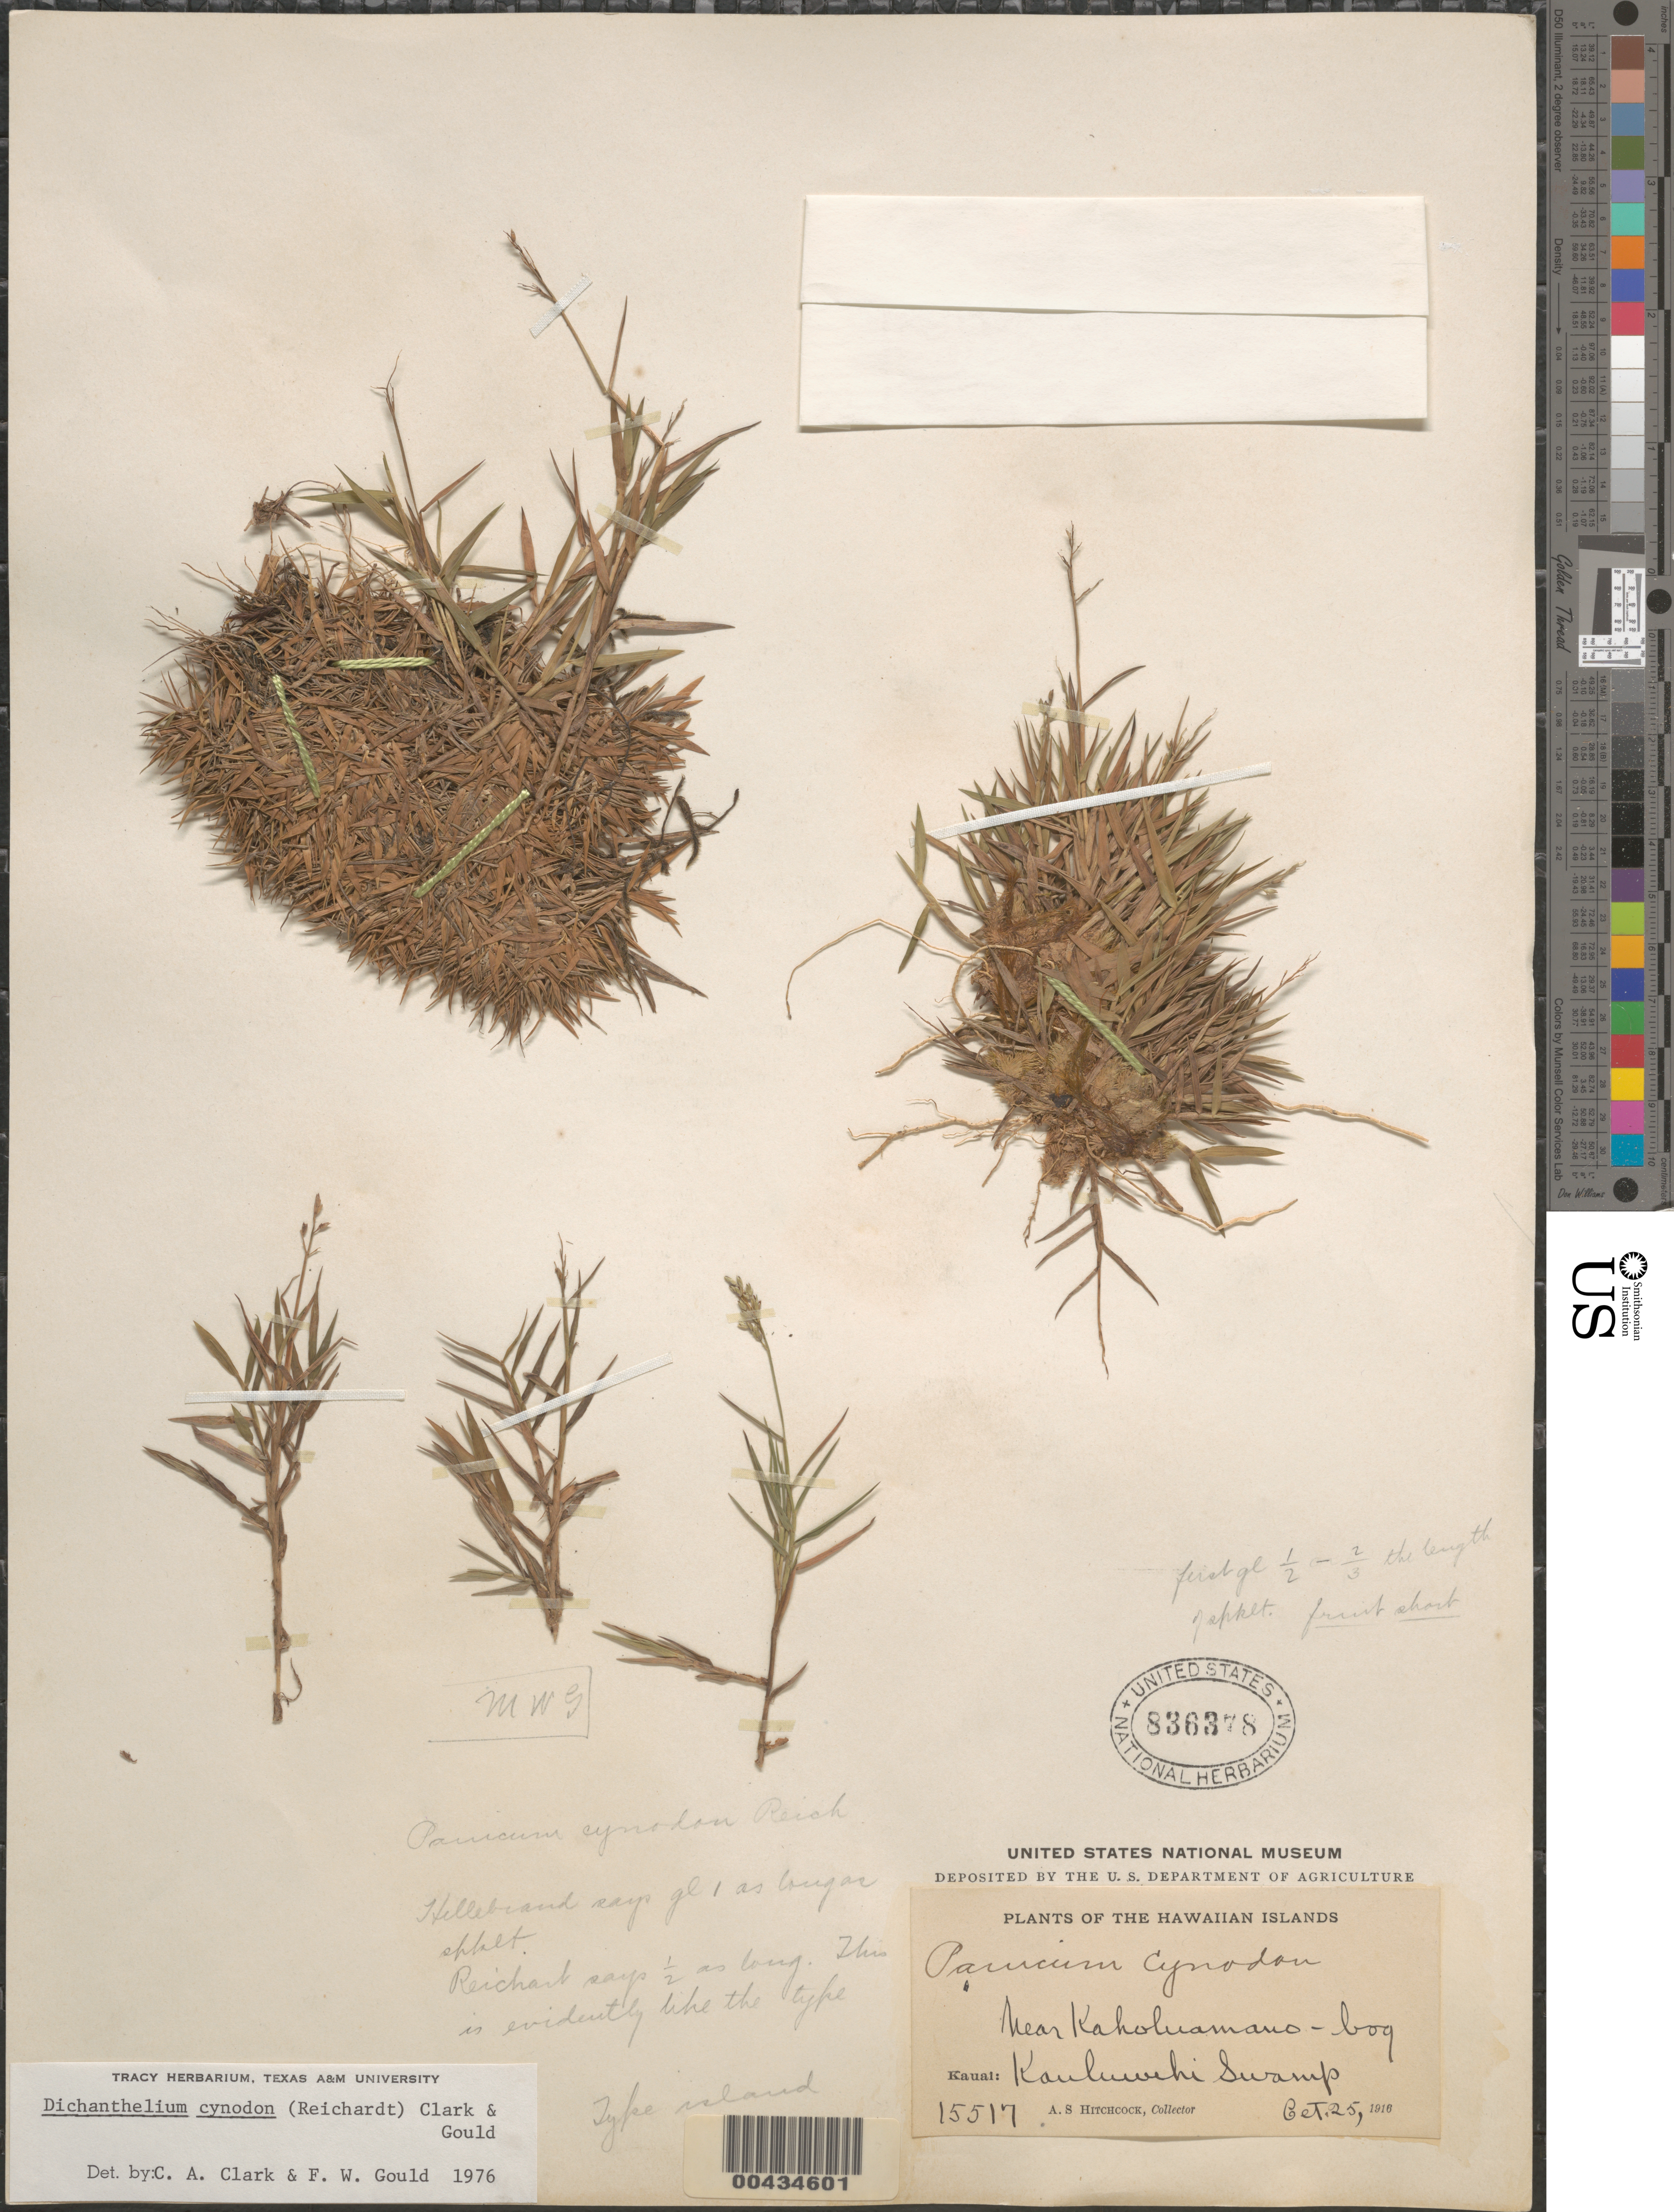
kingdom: Plantae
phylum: Tracheophyta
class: Liliopsida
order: Poales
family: Poaceae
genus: Dichanthelium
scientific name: Dichanthelium cynodon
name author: (Reichardt) C.A. Clark & Gould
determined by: Clark, C. A.; Gould, F. W.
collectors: A. S. Hitchcock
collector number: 15517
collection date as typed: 25 Oct 1916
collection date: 1916-10-25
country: United States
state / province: Hawaii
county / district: Kauai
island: Kaua'i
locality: Kauluwehi Swamp, near Kaholuamano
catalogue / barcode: US 836378